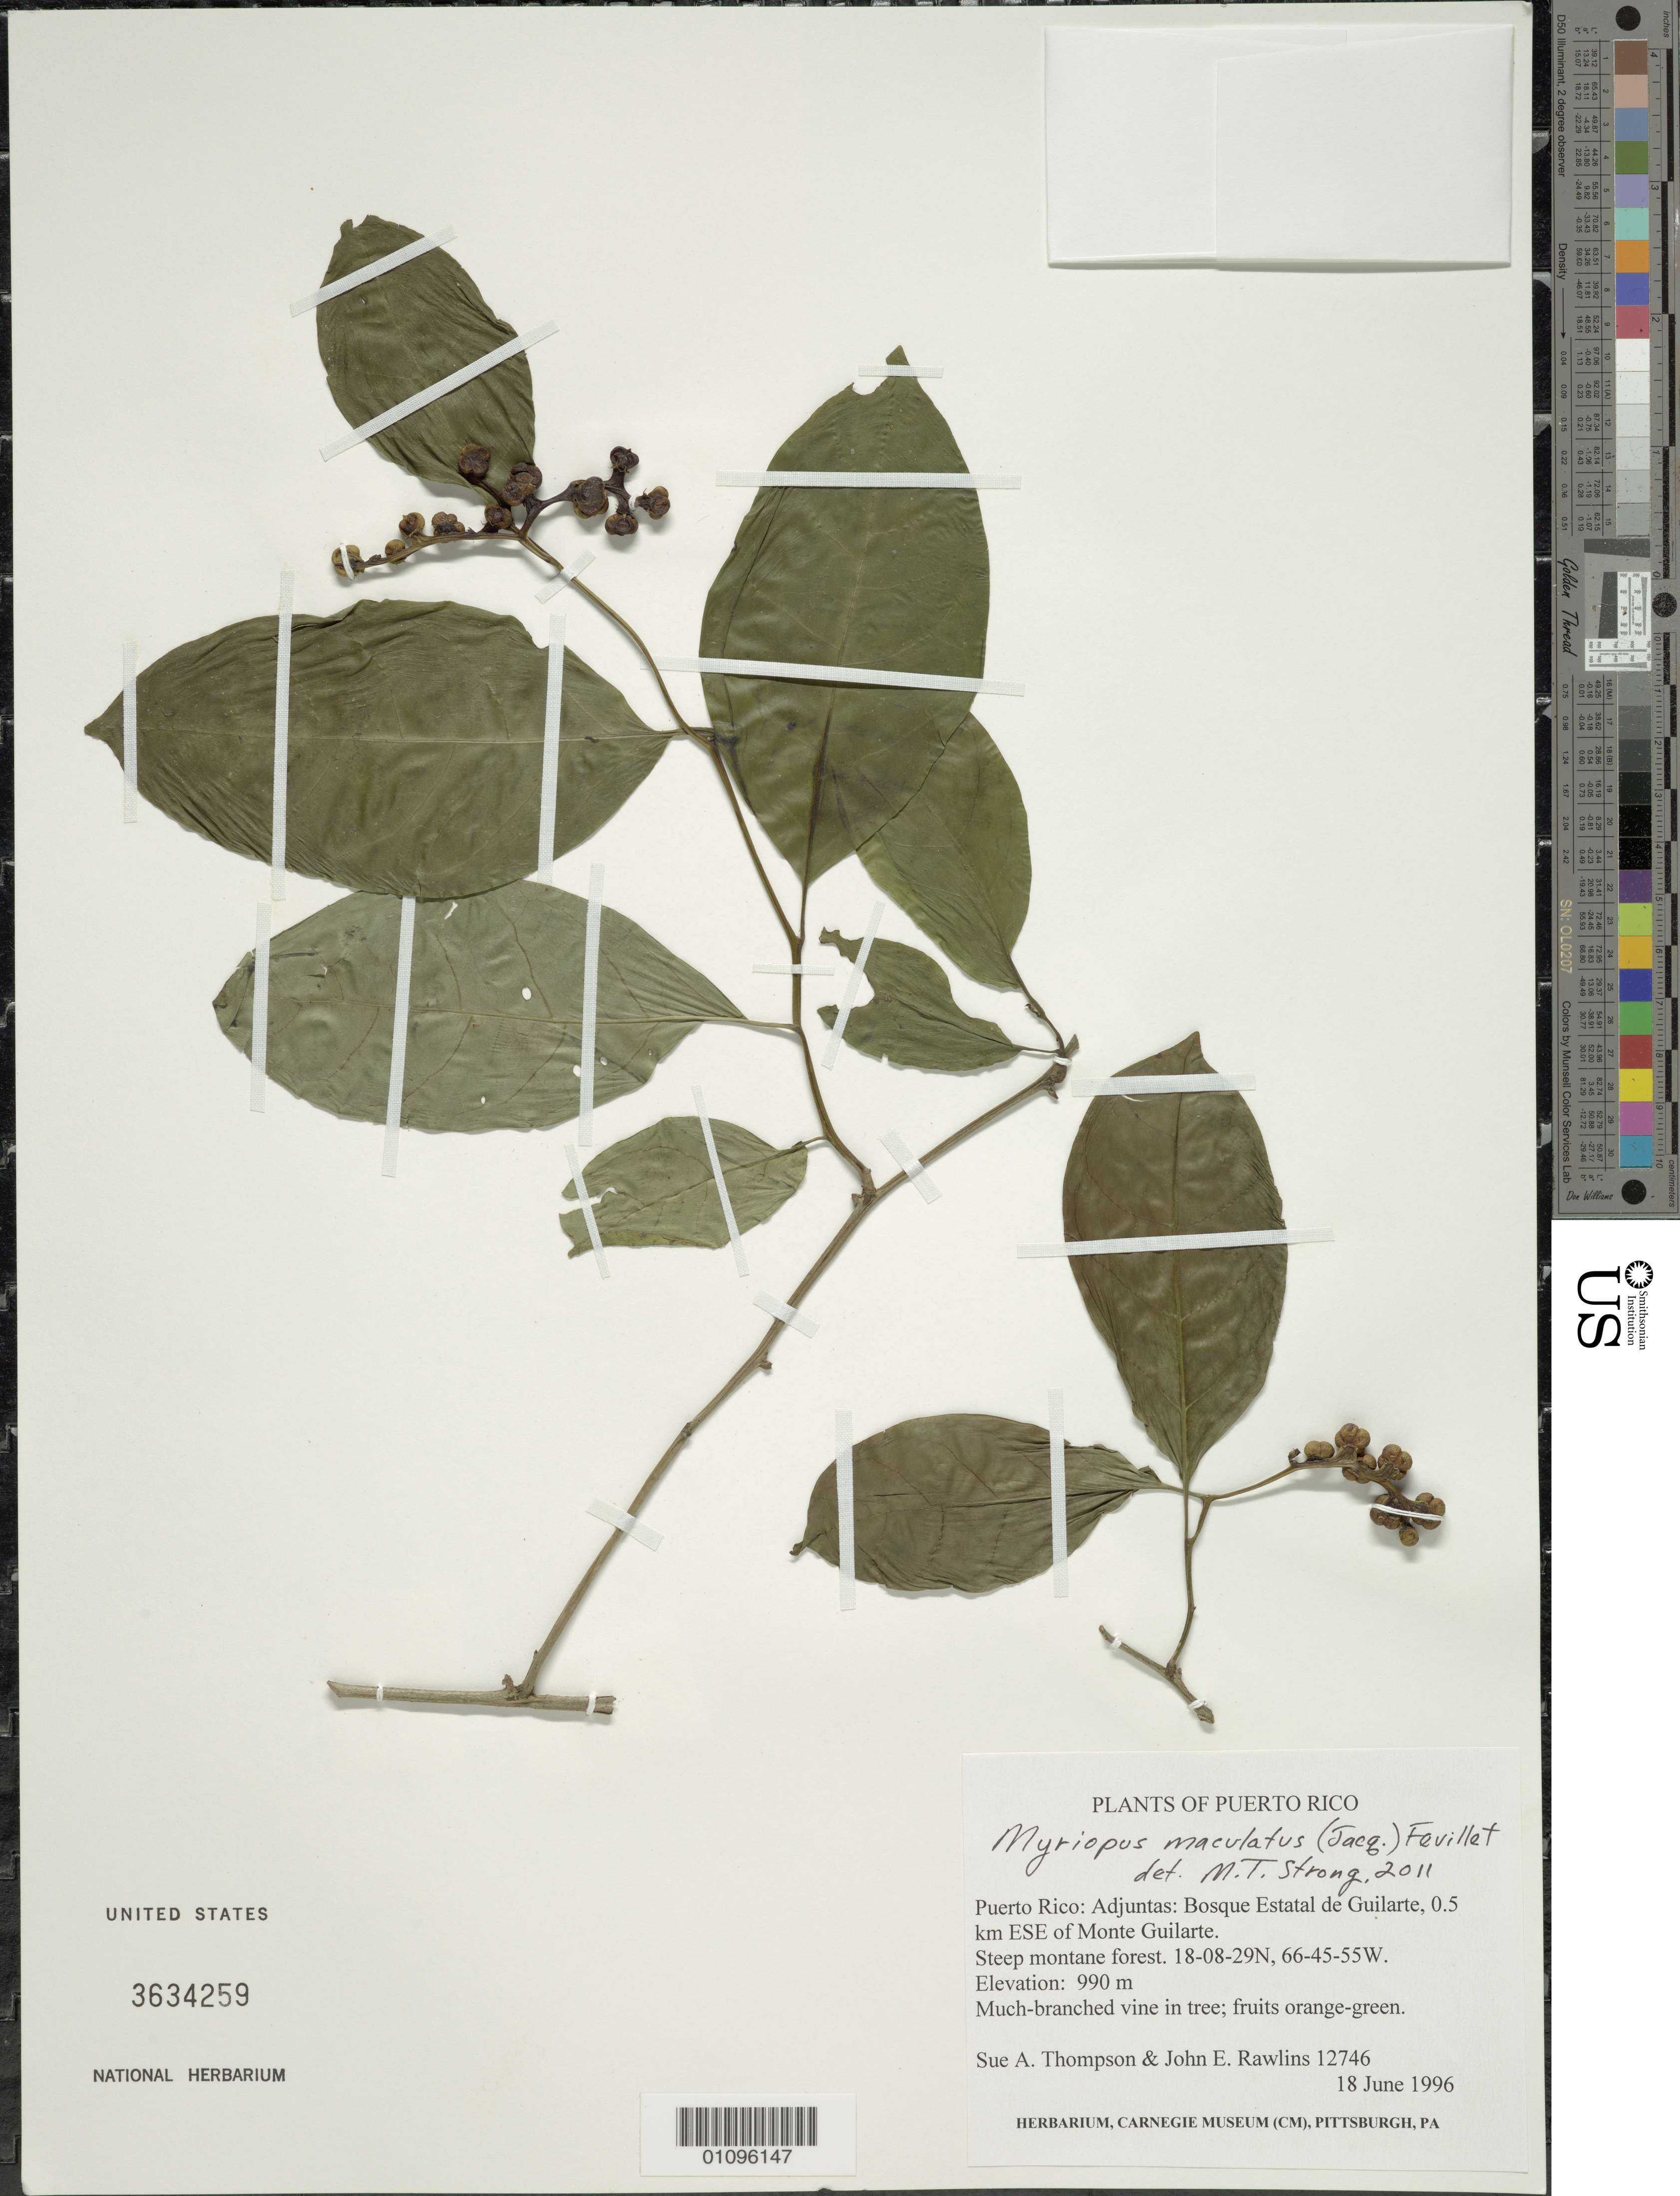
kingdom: Plantae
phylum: Tracheophyta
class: Magnoliopsida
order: Boraginales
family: Heliotropiaceae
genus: Myriopus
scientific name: Myriopus maculatus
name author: (Jacq.) Feuillet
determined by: Strong, M. T., (US), Smithsonian Institution - National Museum of Natural History (UNITED STATES)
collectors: S. A. Thompson & J. Rawlins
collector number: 12746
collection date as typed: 18 Jun 1996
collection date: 1996-06-18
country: Puerto Rico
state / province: Adjuntas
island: Puerto Rico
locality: Bosque Estatal de Guilarte, 0.5 km ESE of Monte Guilarte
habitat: Steep montane forest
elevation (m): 990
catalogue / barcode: US 3634259